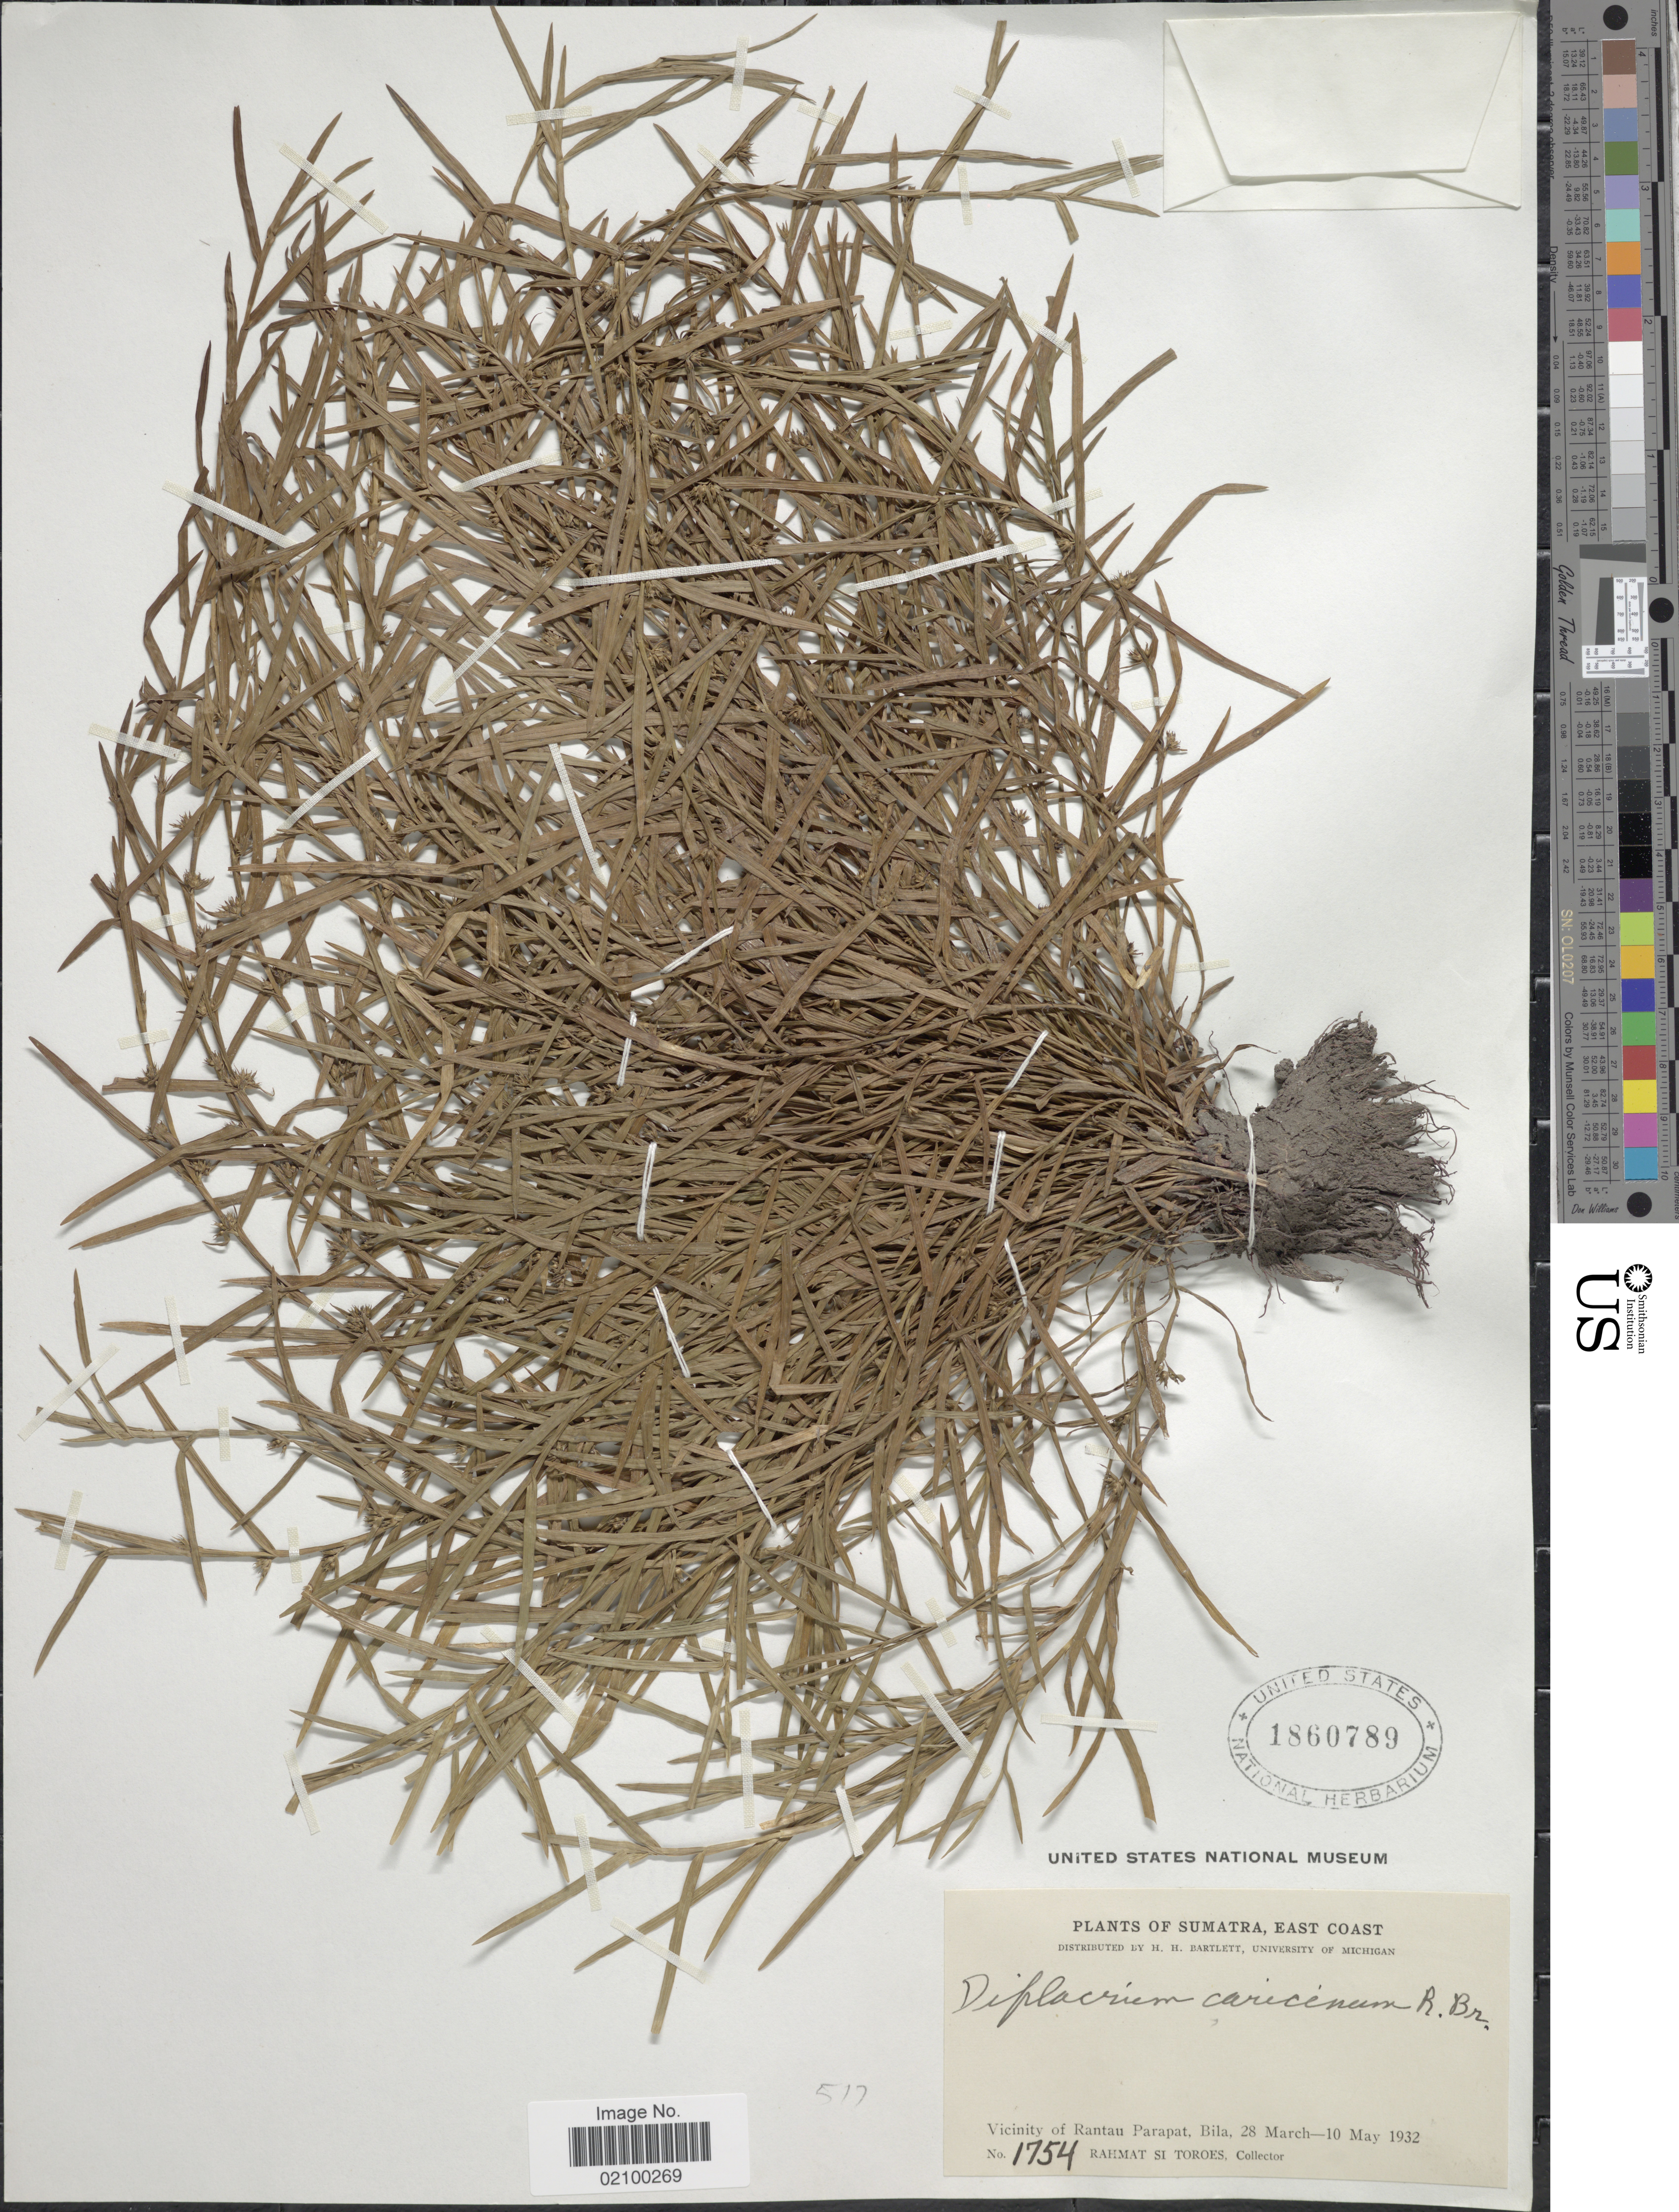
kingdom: Plantae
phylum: Tracheophyta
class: Liliopsida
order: Poales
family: Cyperaceae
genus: Diplacrum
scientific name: Diplacrum caricinum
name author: R. Br.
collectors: Rahmat Si Boeea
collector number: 1754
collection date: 1932-03-28/1932-05-10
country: Indonesia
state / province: Sumatra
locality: East Coast, Vicinity of Rantau Parapat, Bila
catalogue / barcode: US 1860789